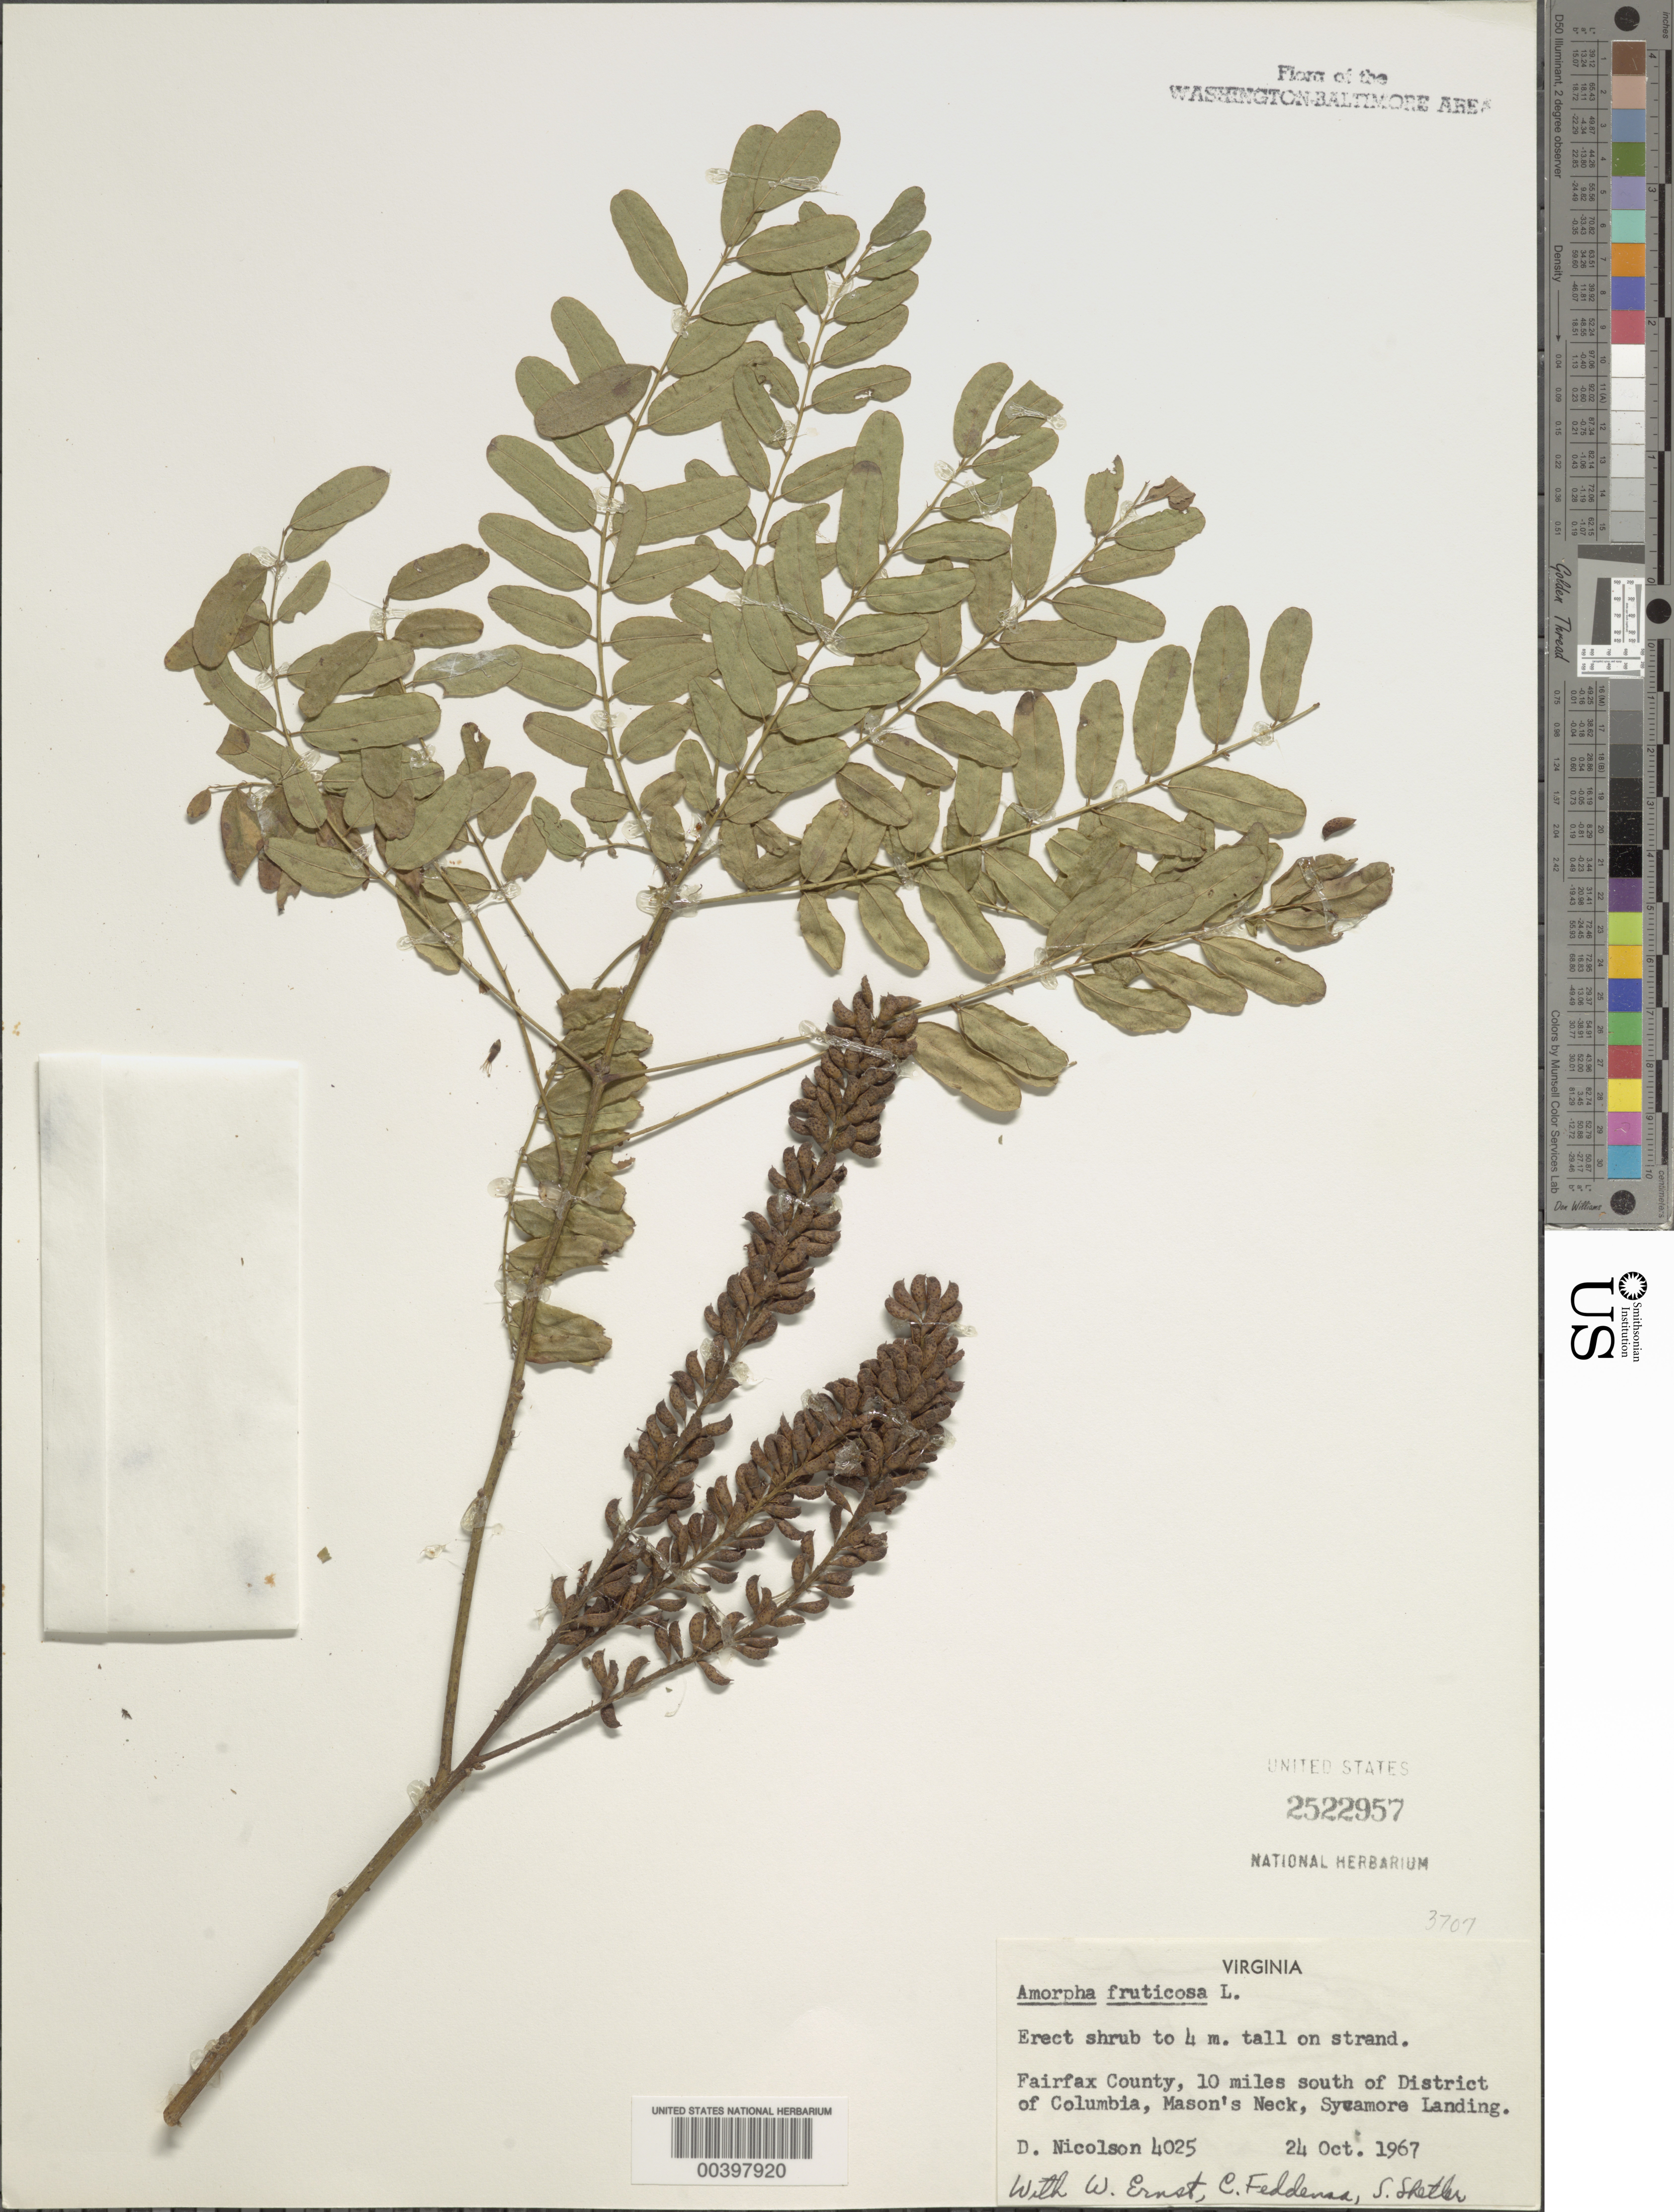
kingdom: Plantae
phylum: Tracheophyta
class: Magnoliopsida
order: Fabales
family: Fabaceae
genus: Amorpha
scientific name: Amorpha fruticosa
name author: L.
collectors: D. H. Nicolson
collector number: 4025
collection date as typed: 24 Oct 1967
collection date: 1967-10-24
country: United States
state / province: Virginia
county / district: Fairfax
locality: Masons Neck, Sycamore Landing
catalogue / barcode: US 2522957